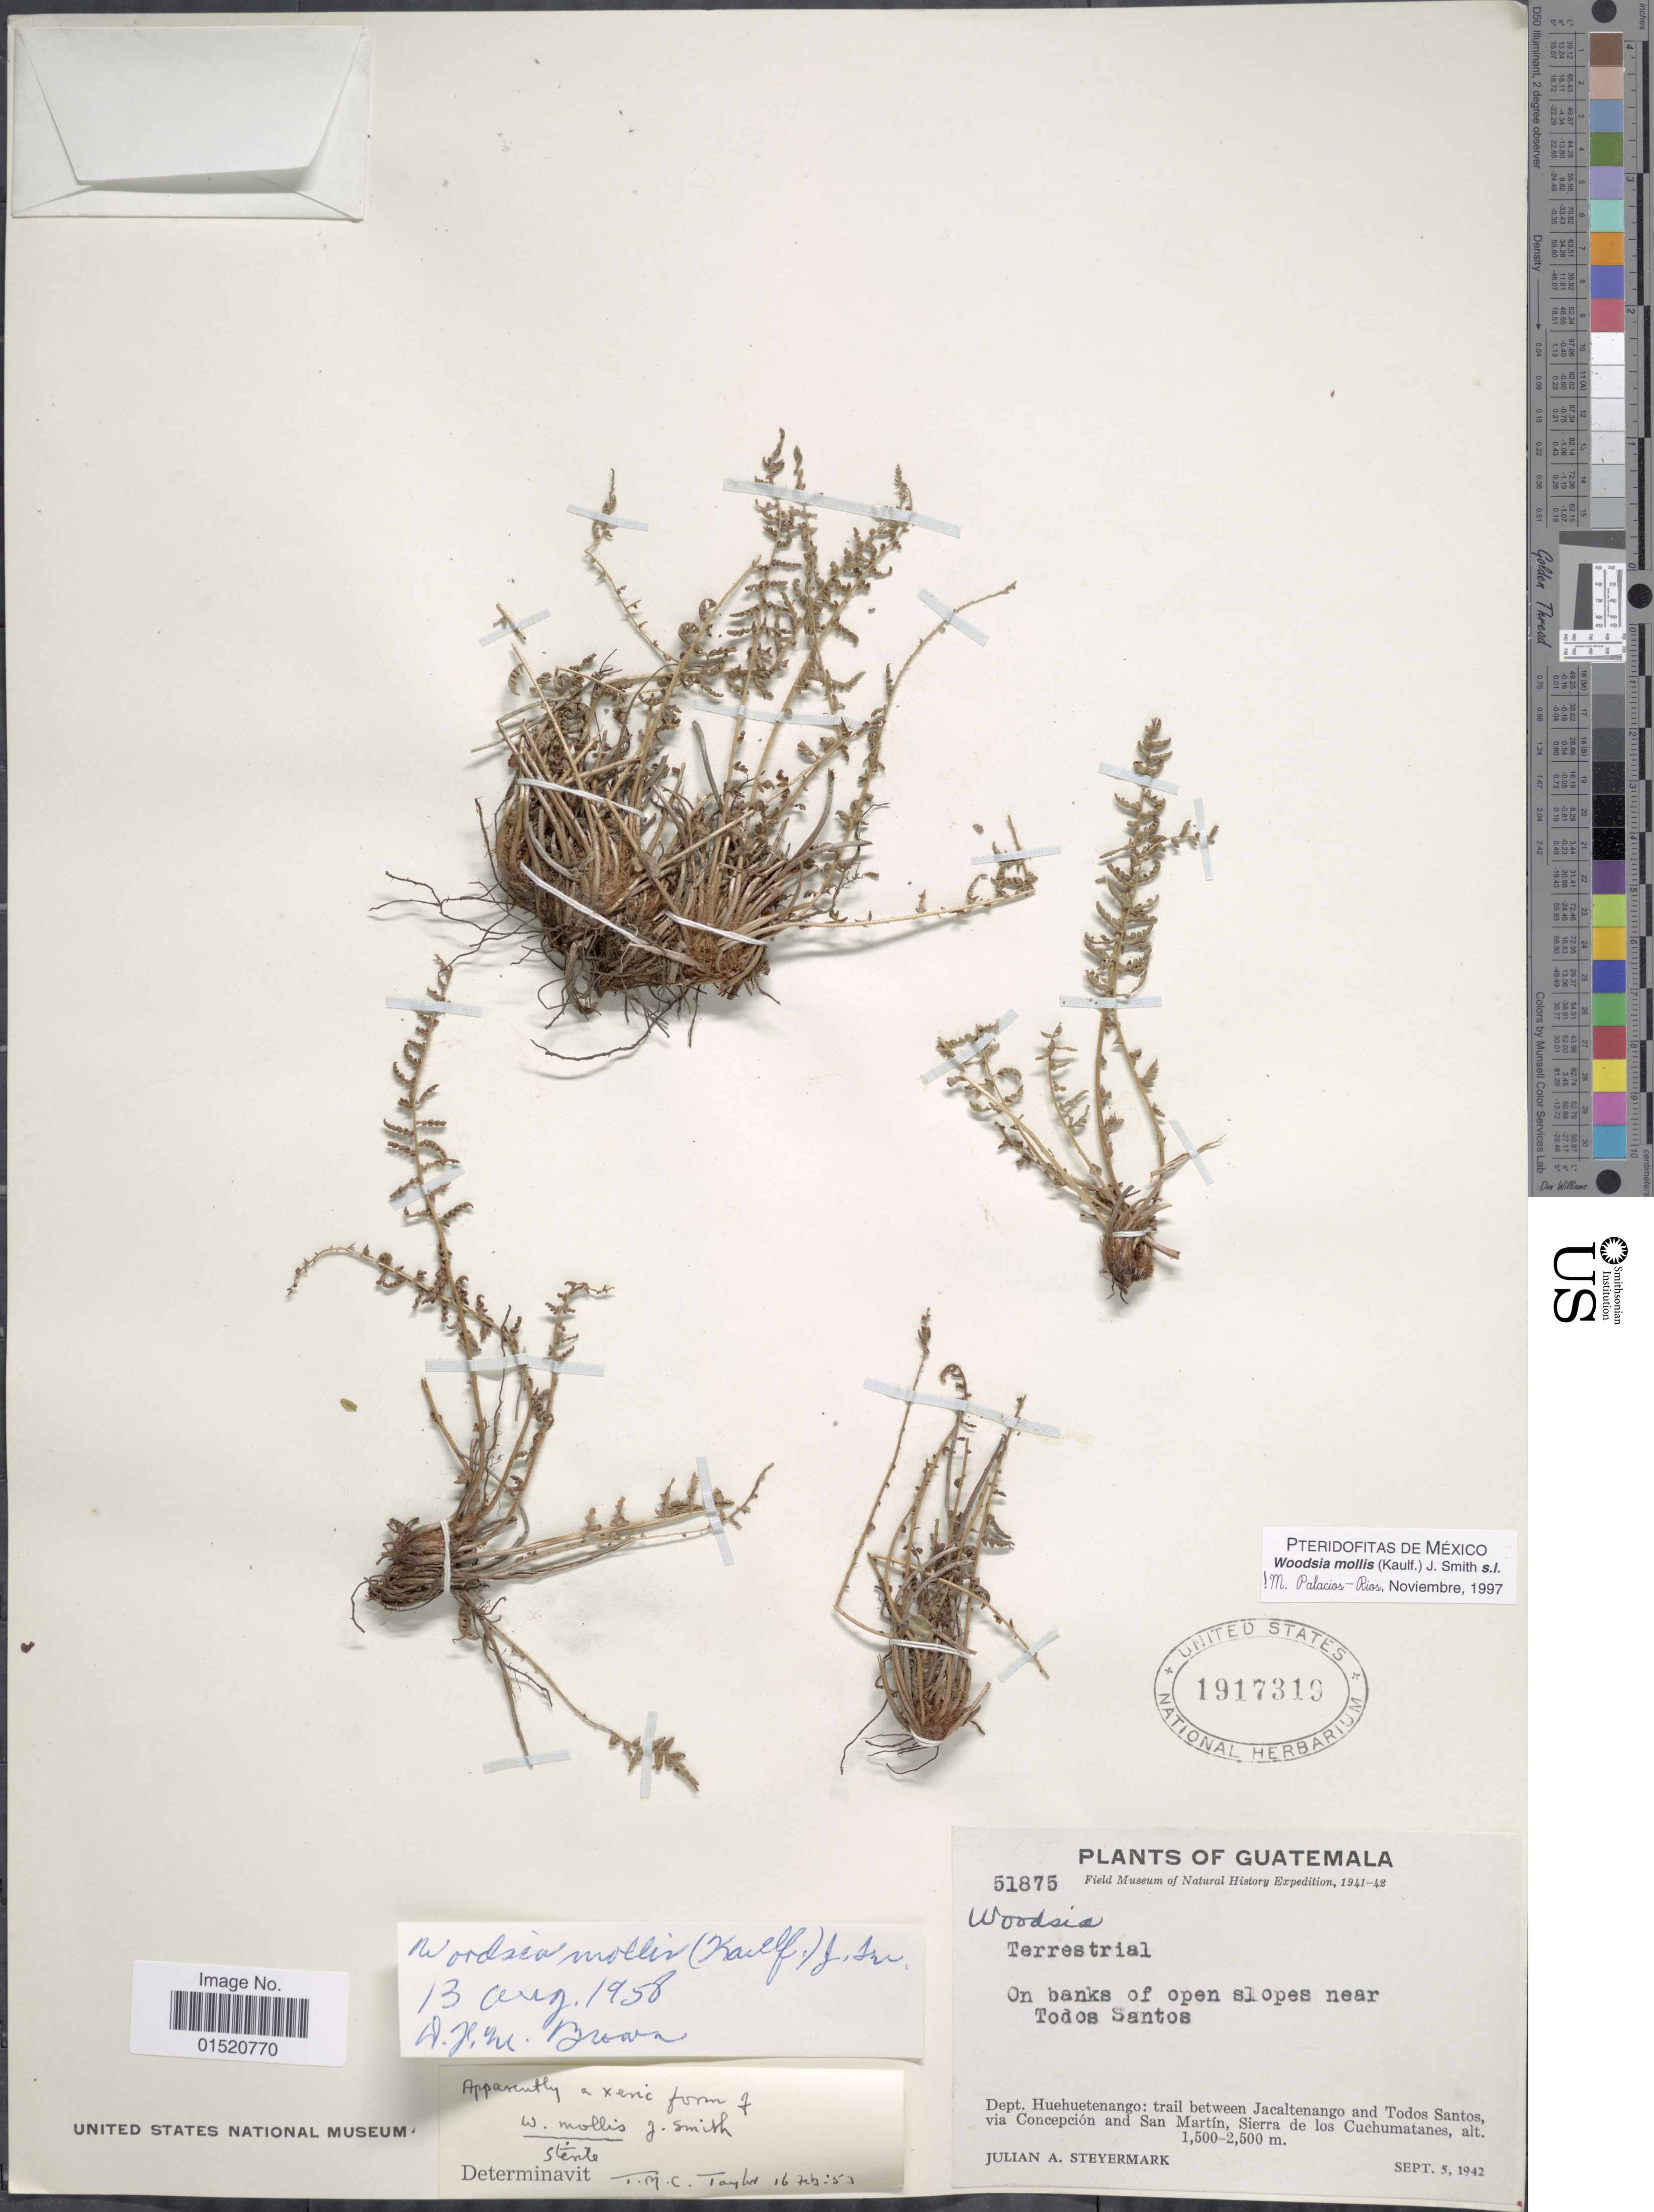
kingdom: Plantae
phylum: Tracheophyta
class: Polypodiopsida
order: Polypodiales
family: Woodsiaceae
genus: Woodsia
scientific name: Woodsia mollis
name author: (Kaulf.) J. Sm.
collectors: J. Steyermark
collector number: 51875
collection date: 1942-09-05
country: Guatemala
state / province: Huehuetenango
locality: On banks of open slopes near Todos Santos, Dept. Huehuetenango: trail between Jacatenango and Todos Santos, via Concepción and San Martín, Sierra de los Cuchumatanes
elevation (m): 1500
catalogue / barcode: US 1917319